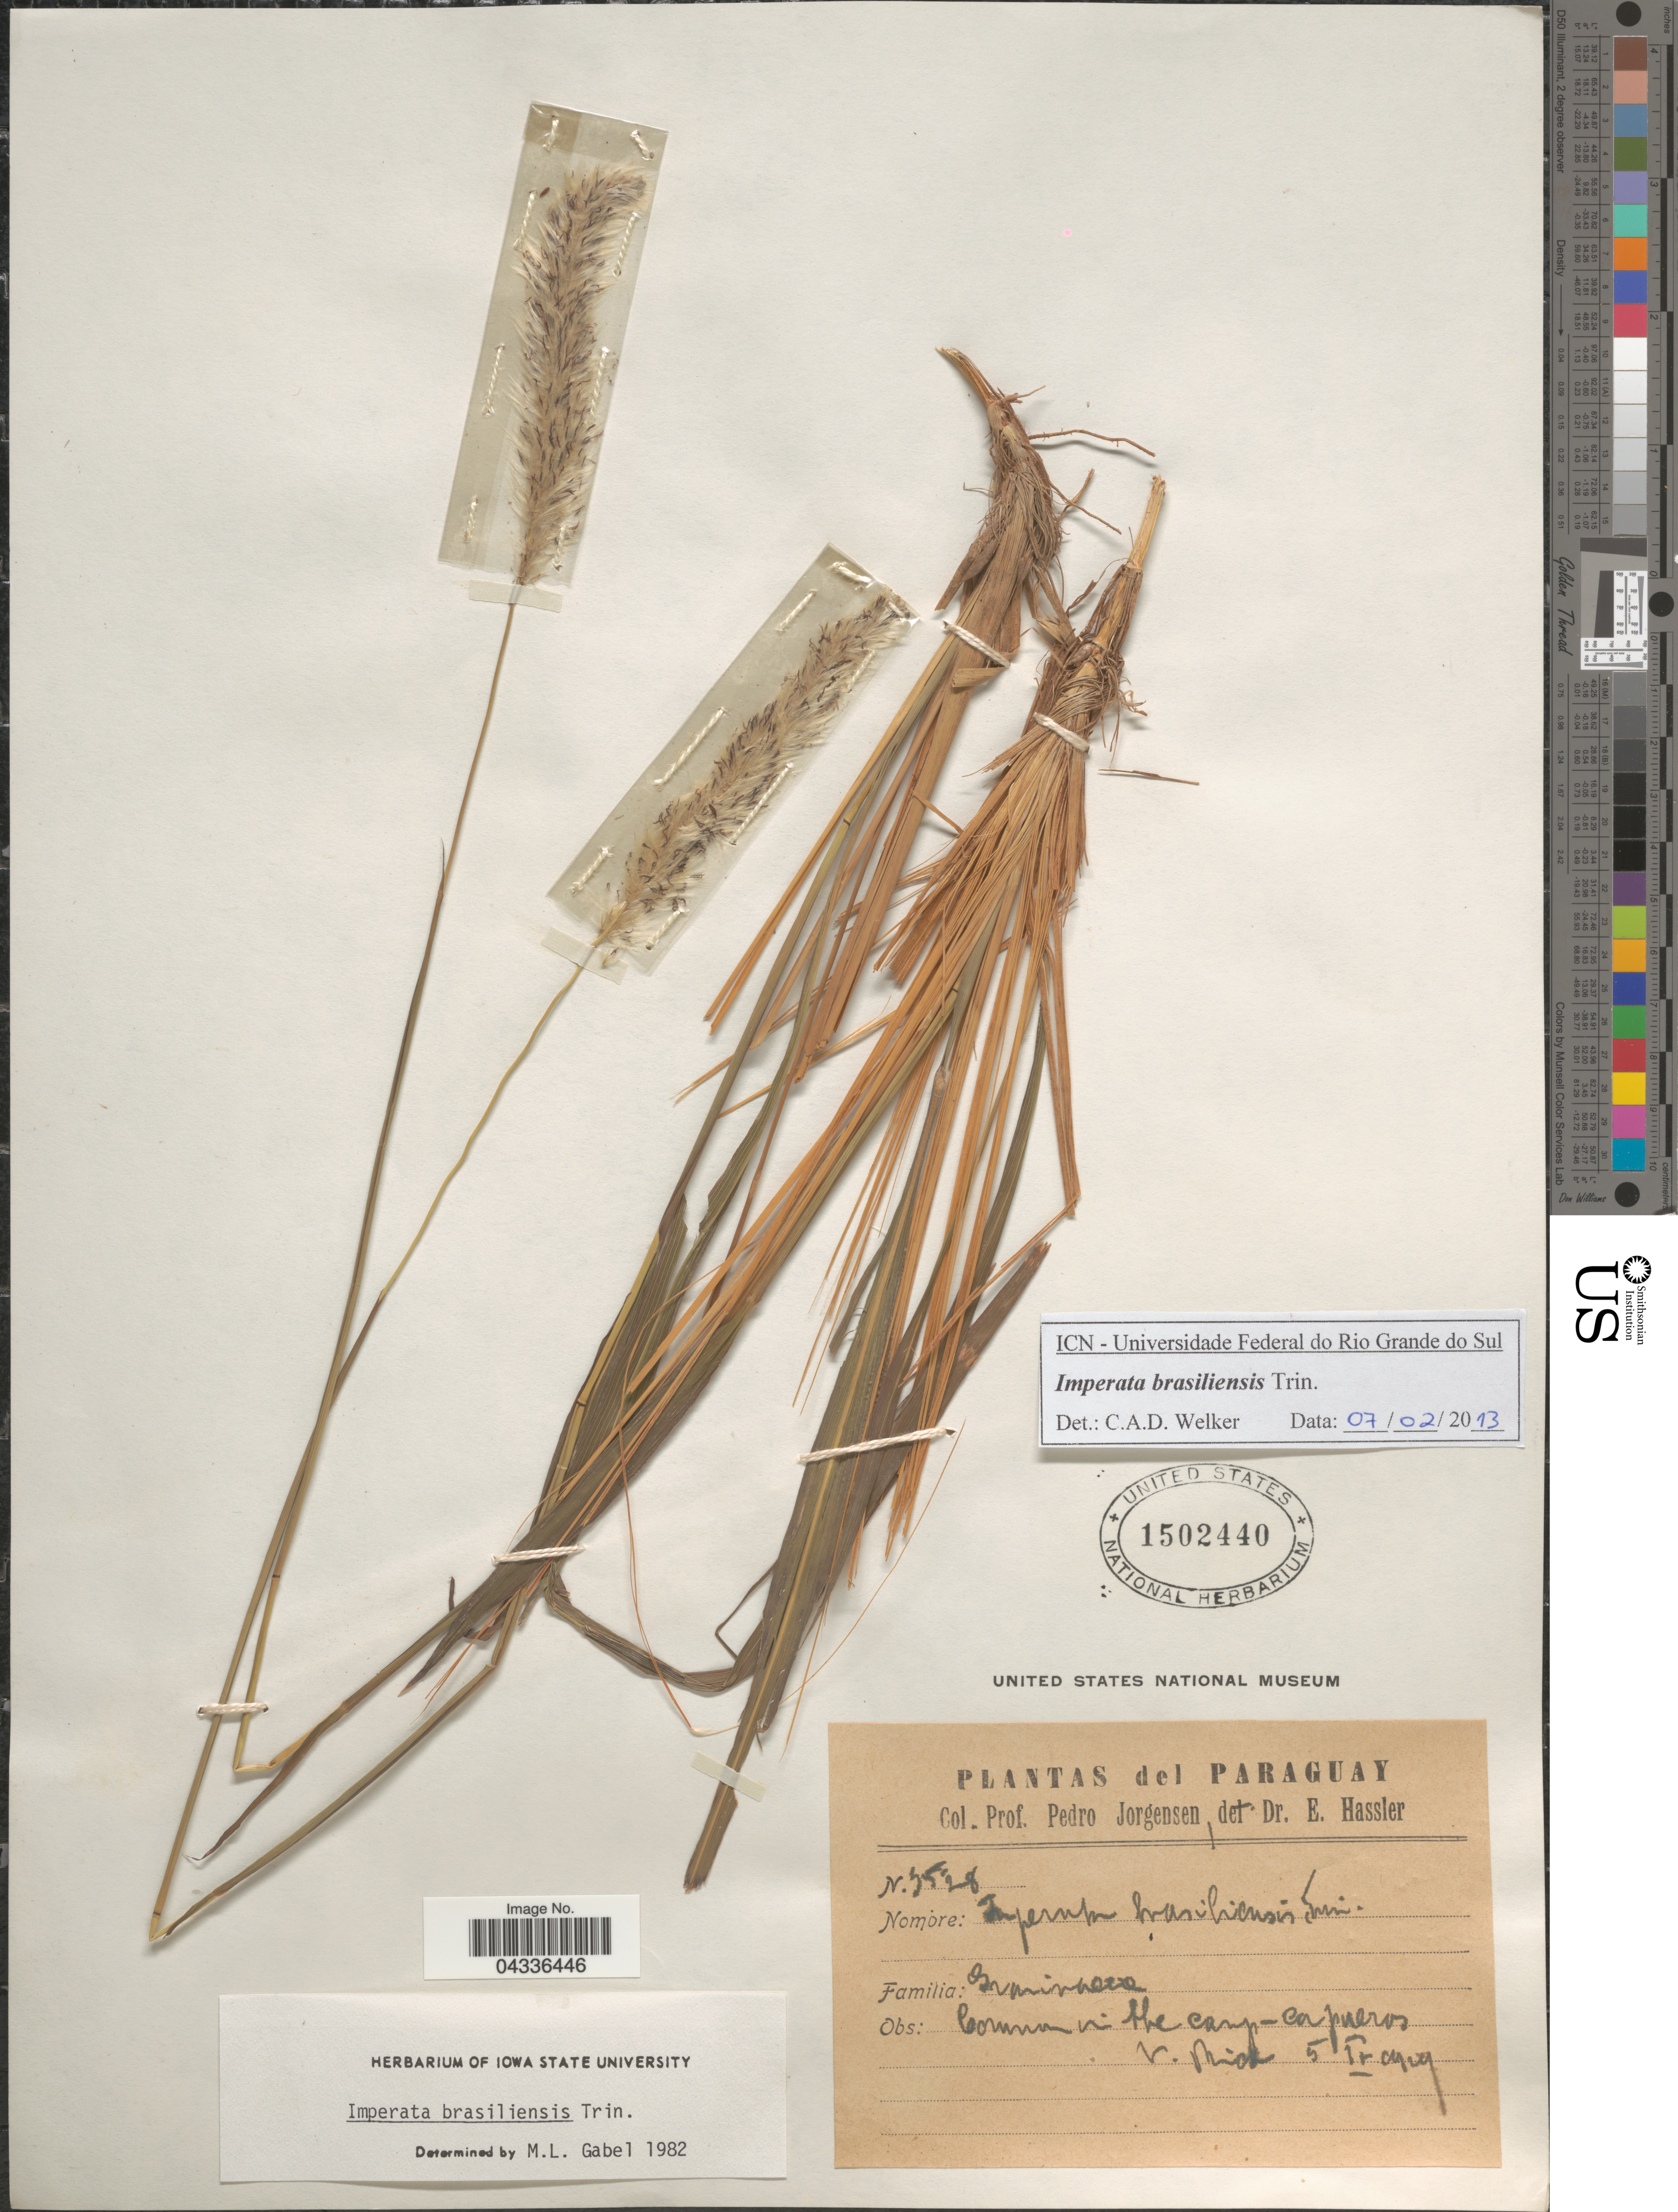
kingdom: Plantae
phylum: Tracheophyta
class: Liliopsida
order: Poales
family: Poaceae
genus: Imperata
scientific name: Imperata brasiliensis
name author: Trin.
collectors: P. Jörgensen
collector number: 7528*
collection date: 1929-09-05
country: Paraguay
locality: Common in the camp-capueros. V. Rica.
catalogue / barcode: US 1502440